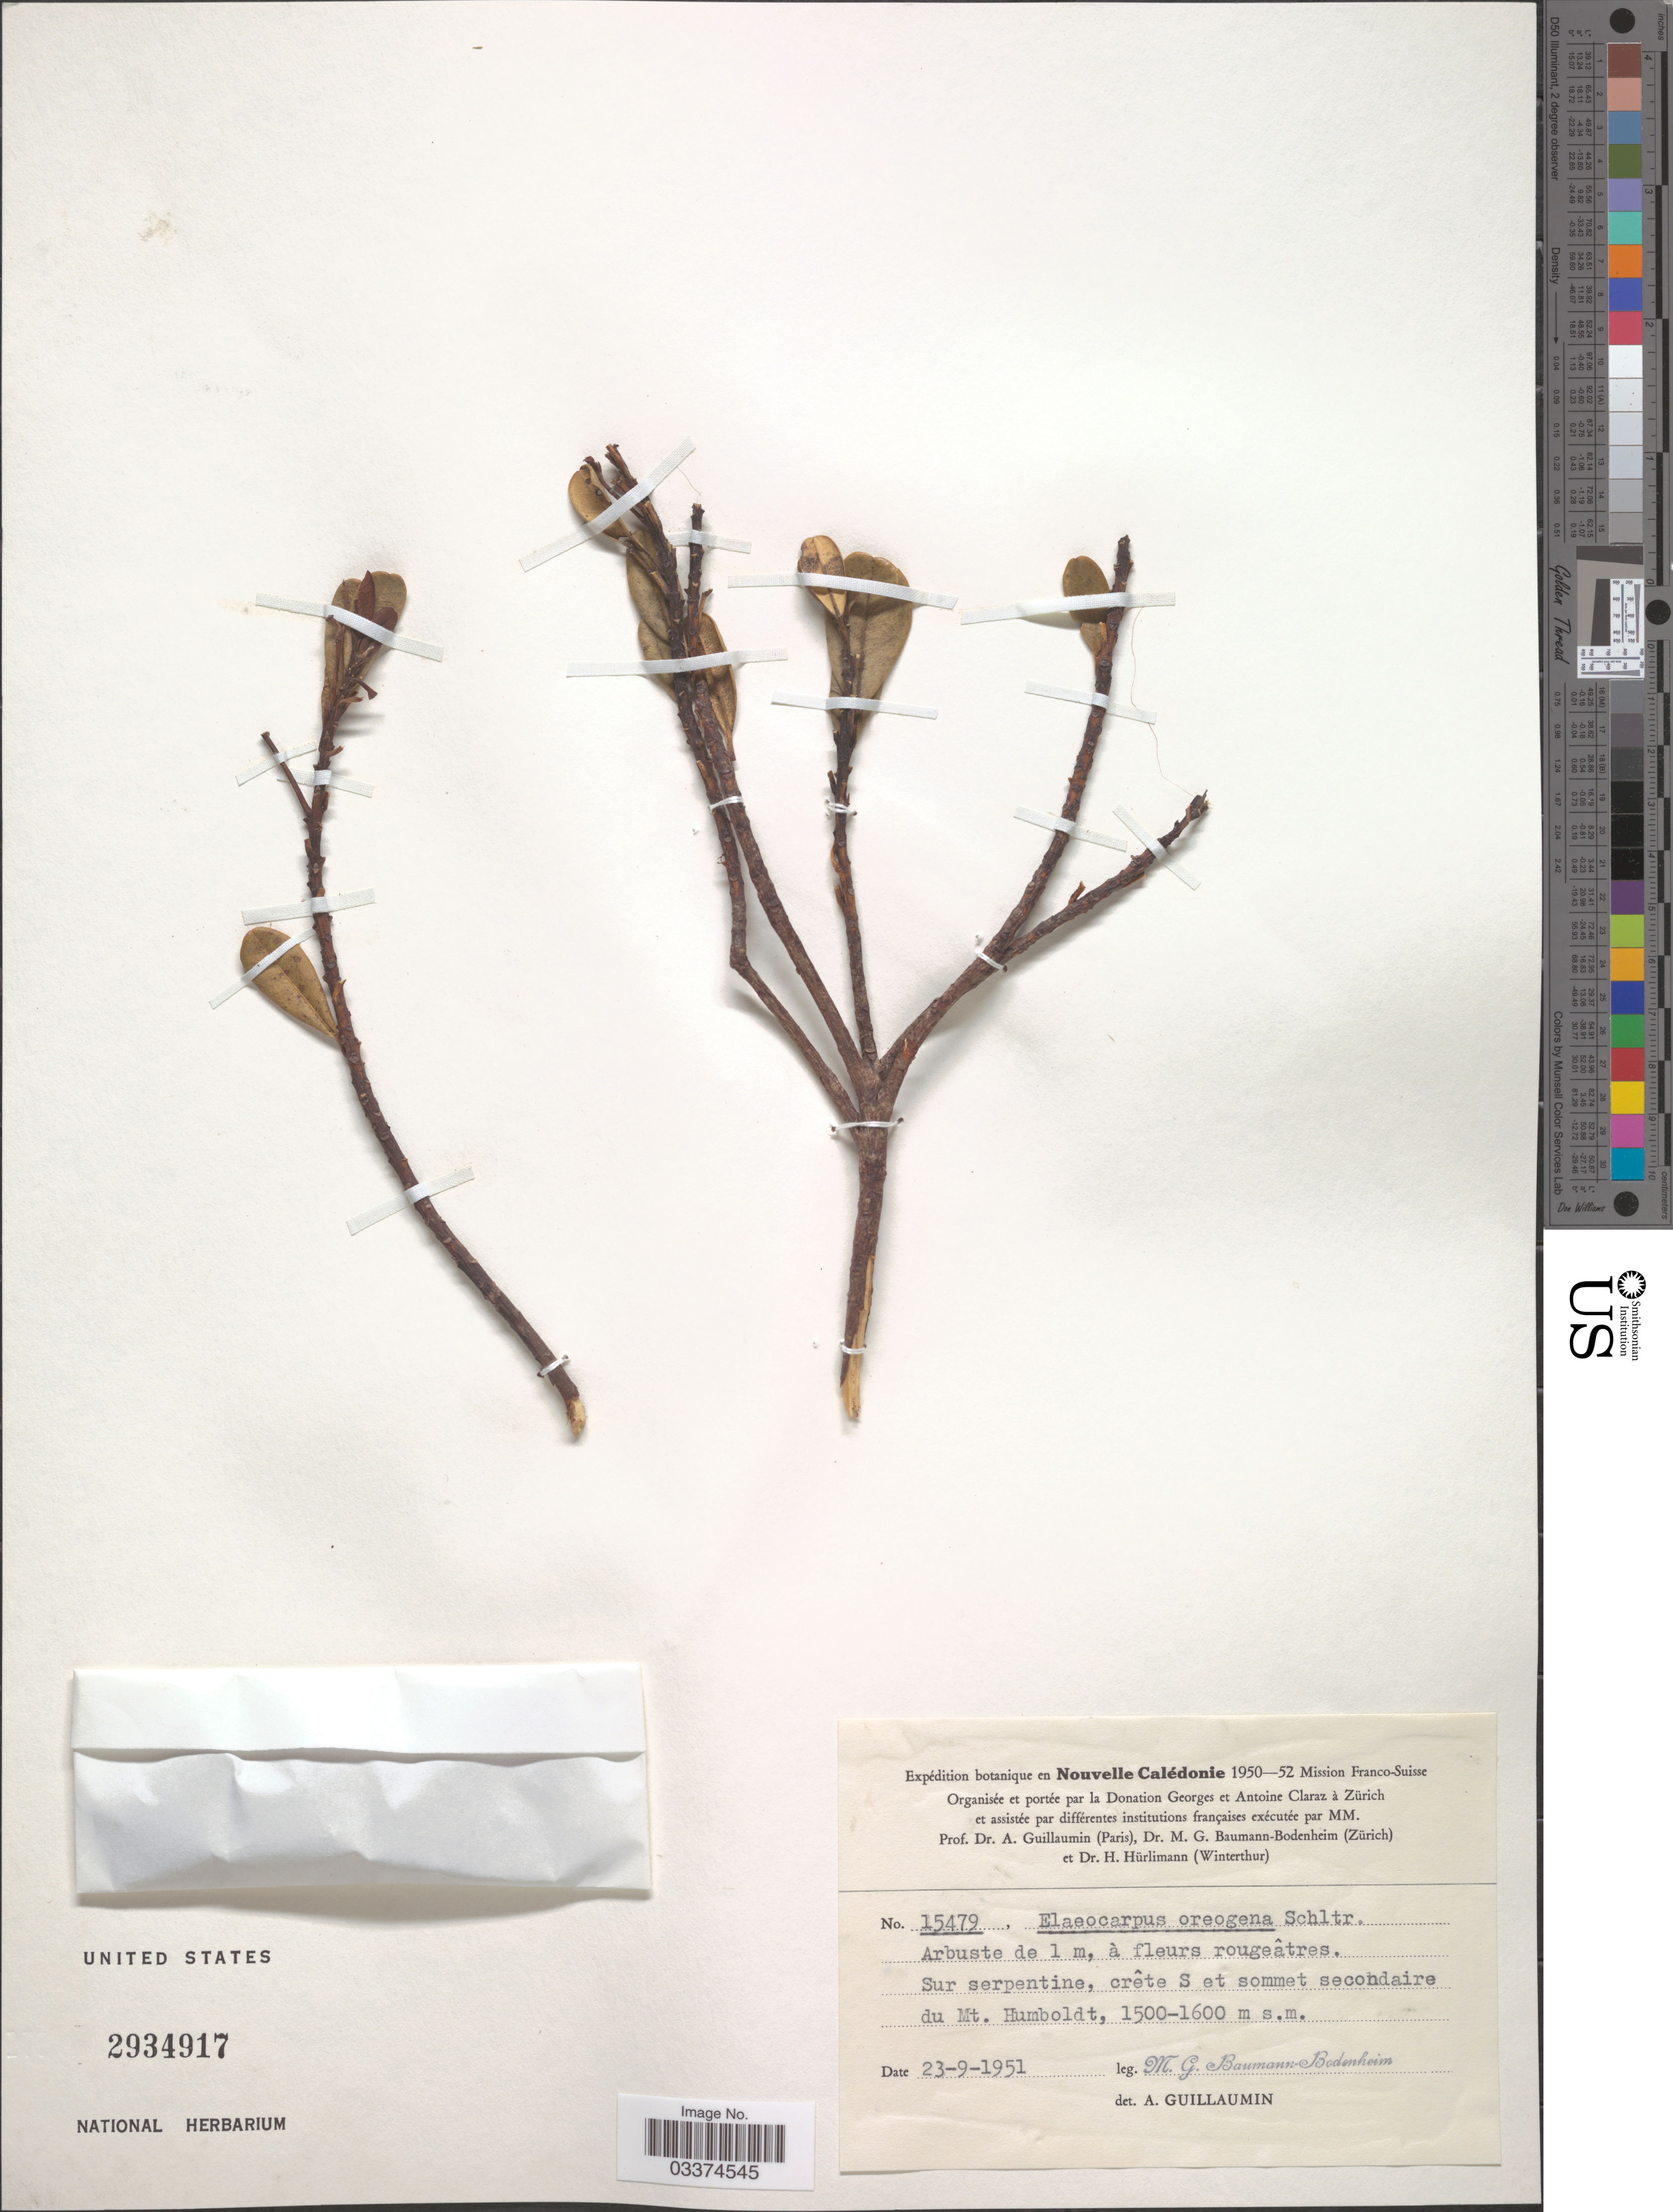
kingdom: Plantae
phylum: Tracheophyta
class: Magnoliopsida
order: Oxalidales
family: Elaeocarpaceae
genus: Elaeocarpus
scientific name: Elaeocarpus oreogena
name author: Schltr.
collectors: M. G. Baumann-Bodenheim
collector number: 15479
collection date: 1951-09-23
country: New Caledonia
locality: Sur serpentine, crête S et sommet secondaire du Mt. Humboldt.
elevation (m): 1500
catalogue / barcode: US 2934917